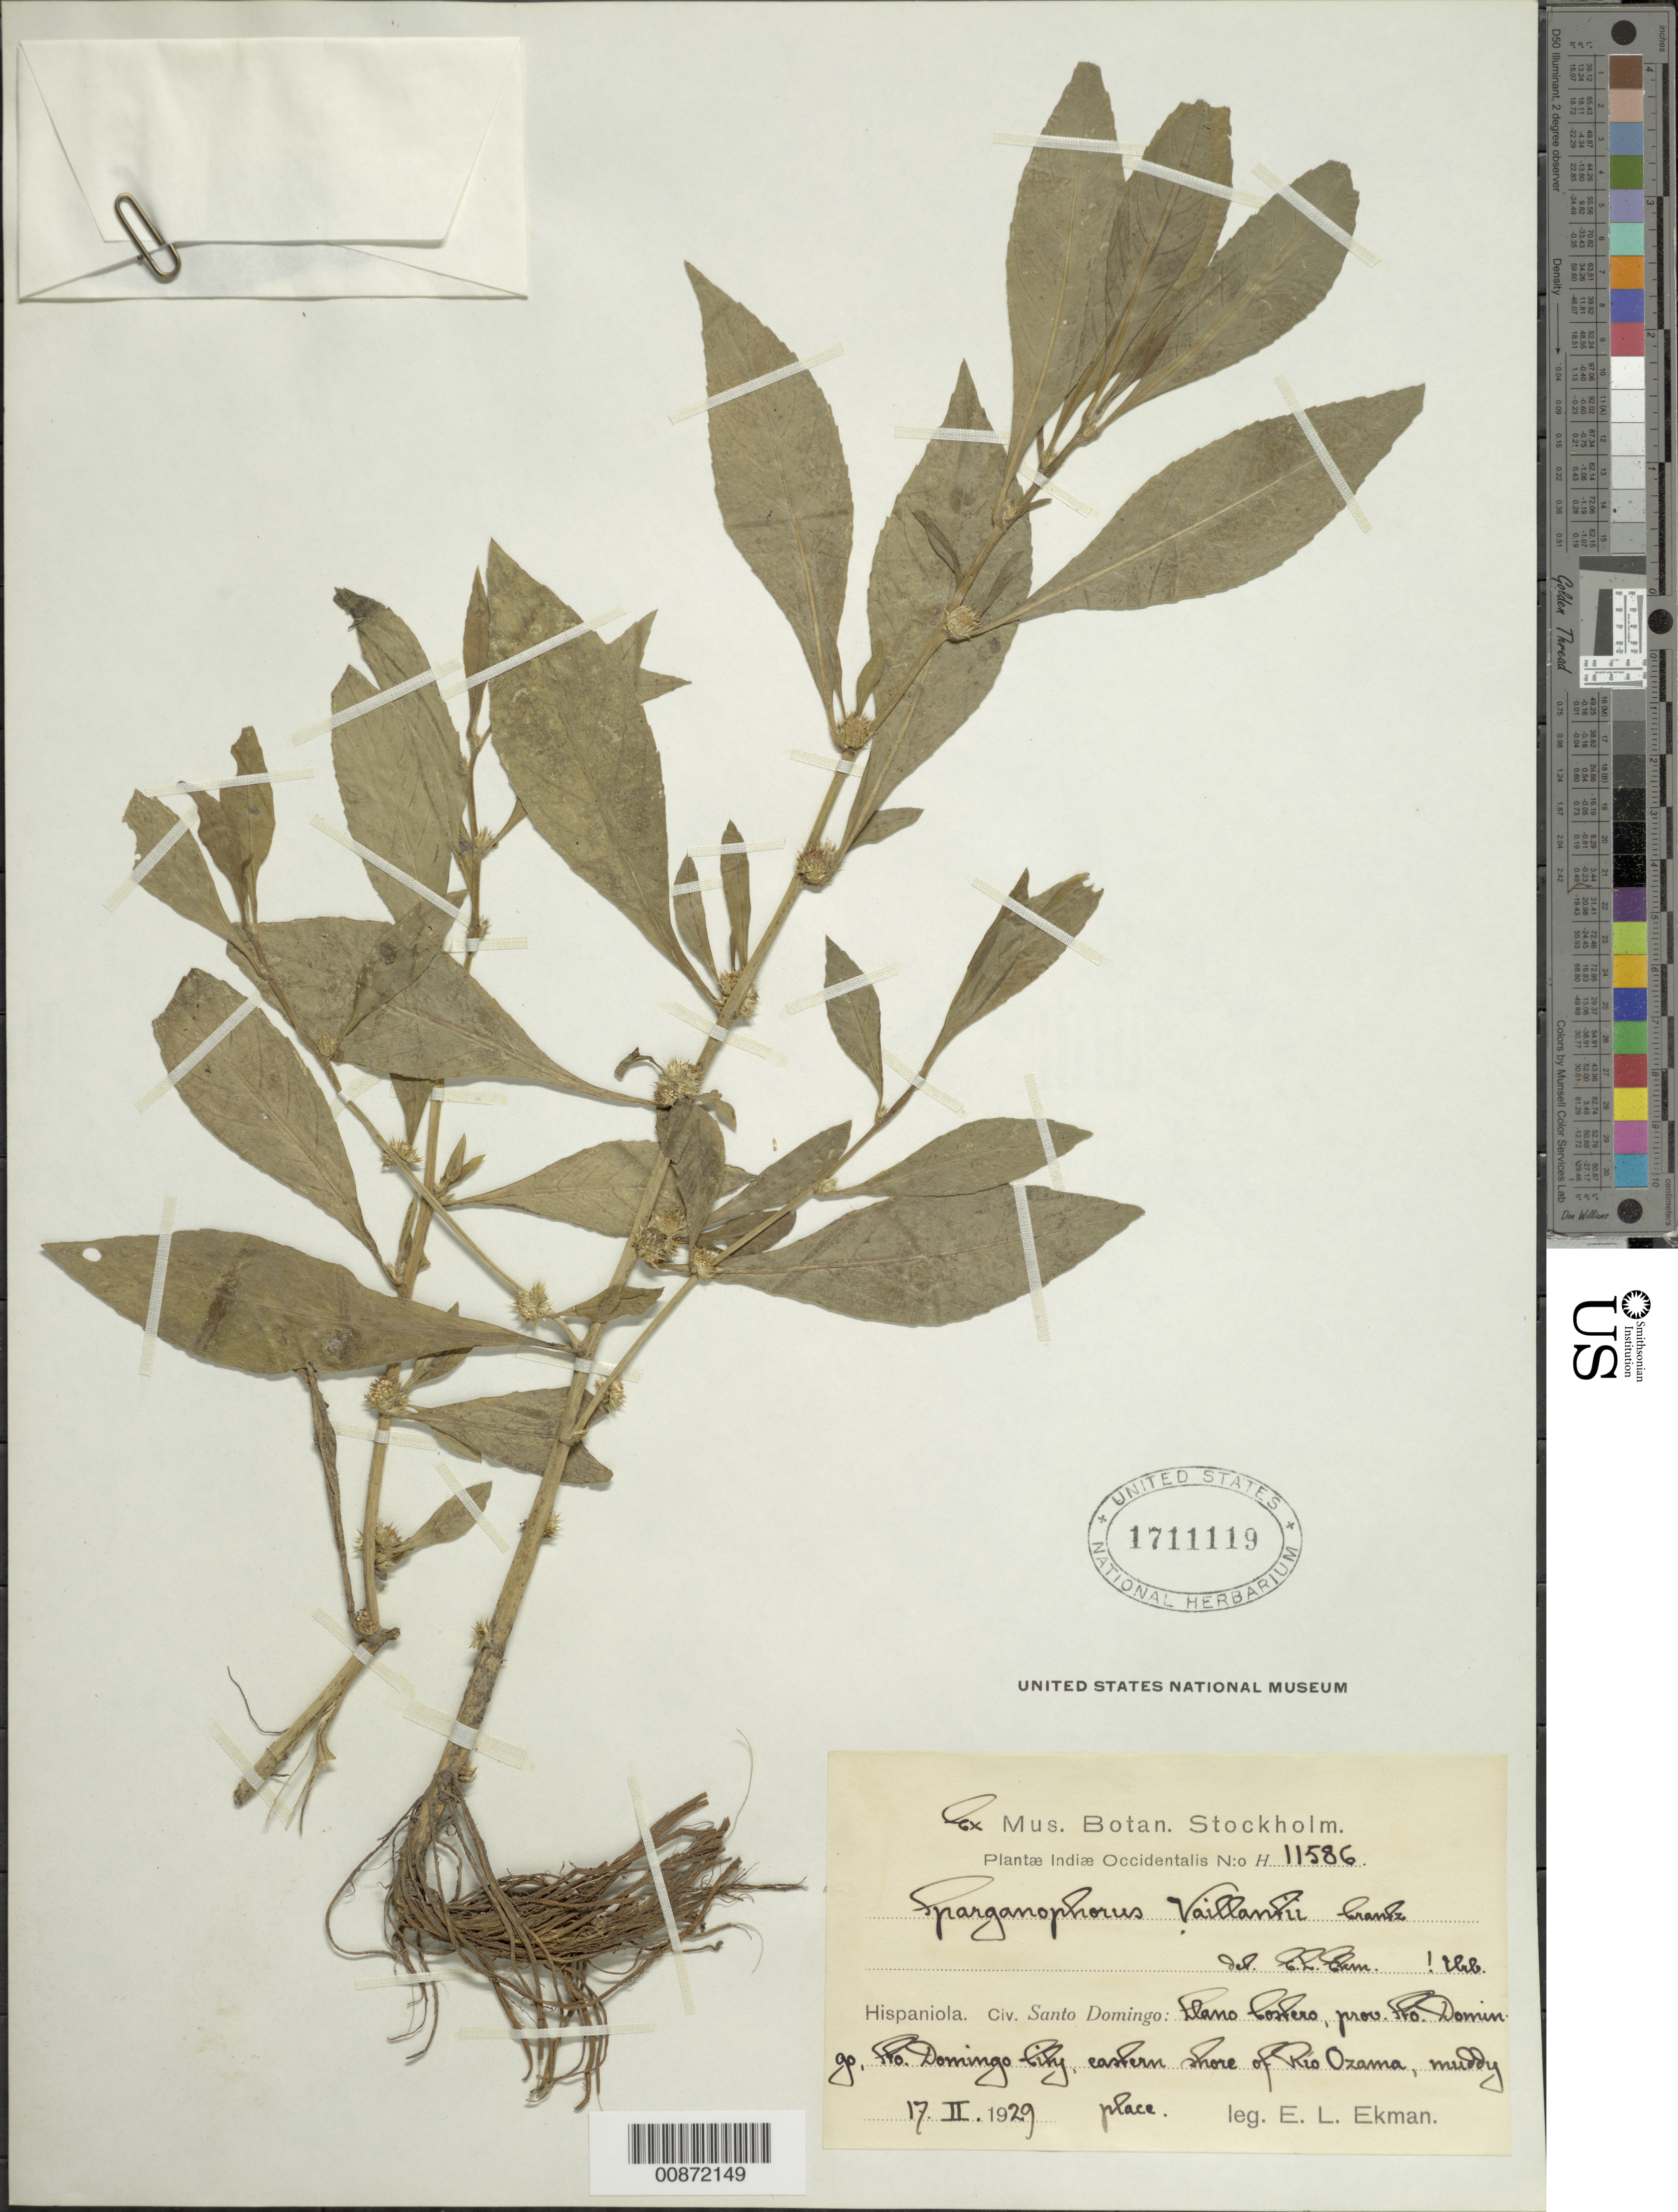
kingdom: Plantae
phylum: Tracheophyta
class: Magnoliopsida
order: Asterales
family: Asteraceae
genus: Struchium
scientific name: Struchium sparganophorum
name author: (L.) Kuntze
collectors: E. L. Ekman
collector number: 11586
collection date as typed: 17 Feb 1929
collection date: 1929-02-17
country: Dominican Republic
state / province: Distrito Nacional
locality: Sto. Domingo City, eastern shore of Río Ozama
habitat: Muddy place, near river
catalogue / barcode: US 1711119